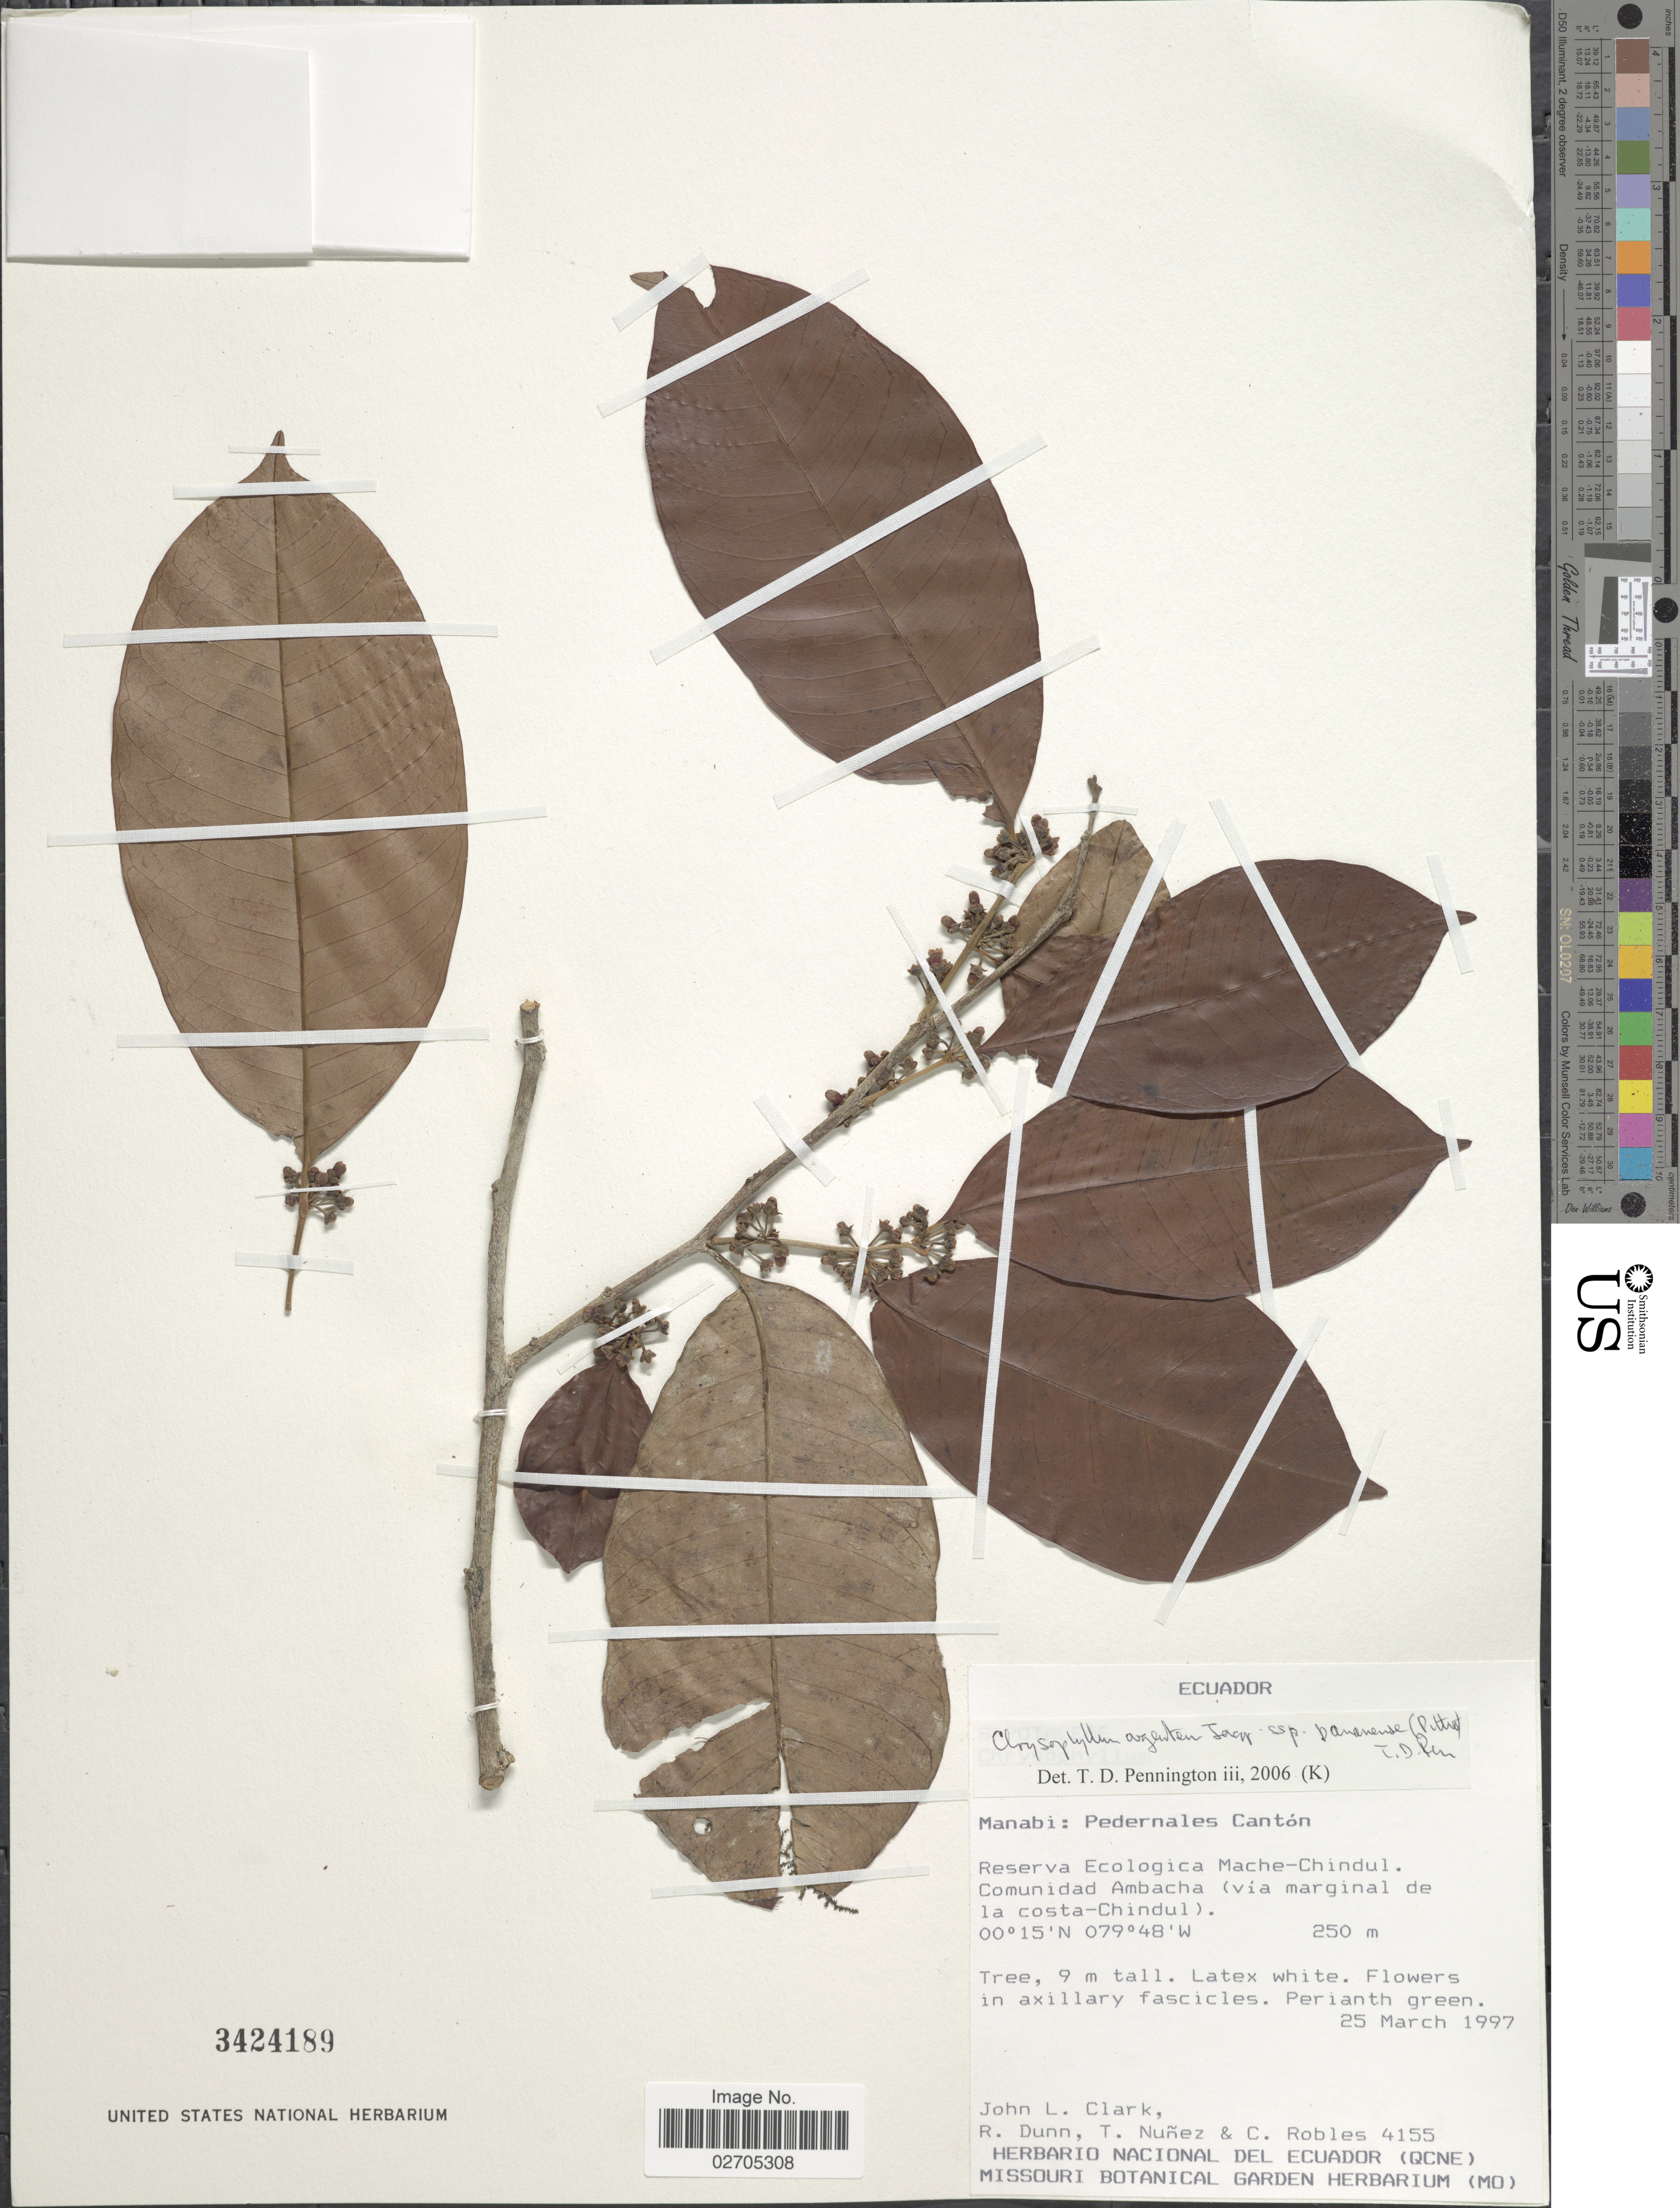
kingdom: Plantae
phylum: Tracheophyta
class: Magnoliopsida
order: Ericales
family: Sapotaceae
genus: Chrysophyllum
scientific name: Chrysophyllum argenteum subsp. panamense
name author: Jacq.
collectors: J. L. Clark, R. Dunn, T. Núñez & C. Robles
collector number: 4155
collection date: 1997-03-25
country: Ecuador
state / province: Manabí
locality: Pedernales Canton, Reserva Ecologica Mache-Chindul, Comunidad Ambacha (via marginal de la costa-Chindul).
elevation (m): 250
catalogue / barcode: US 3424189